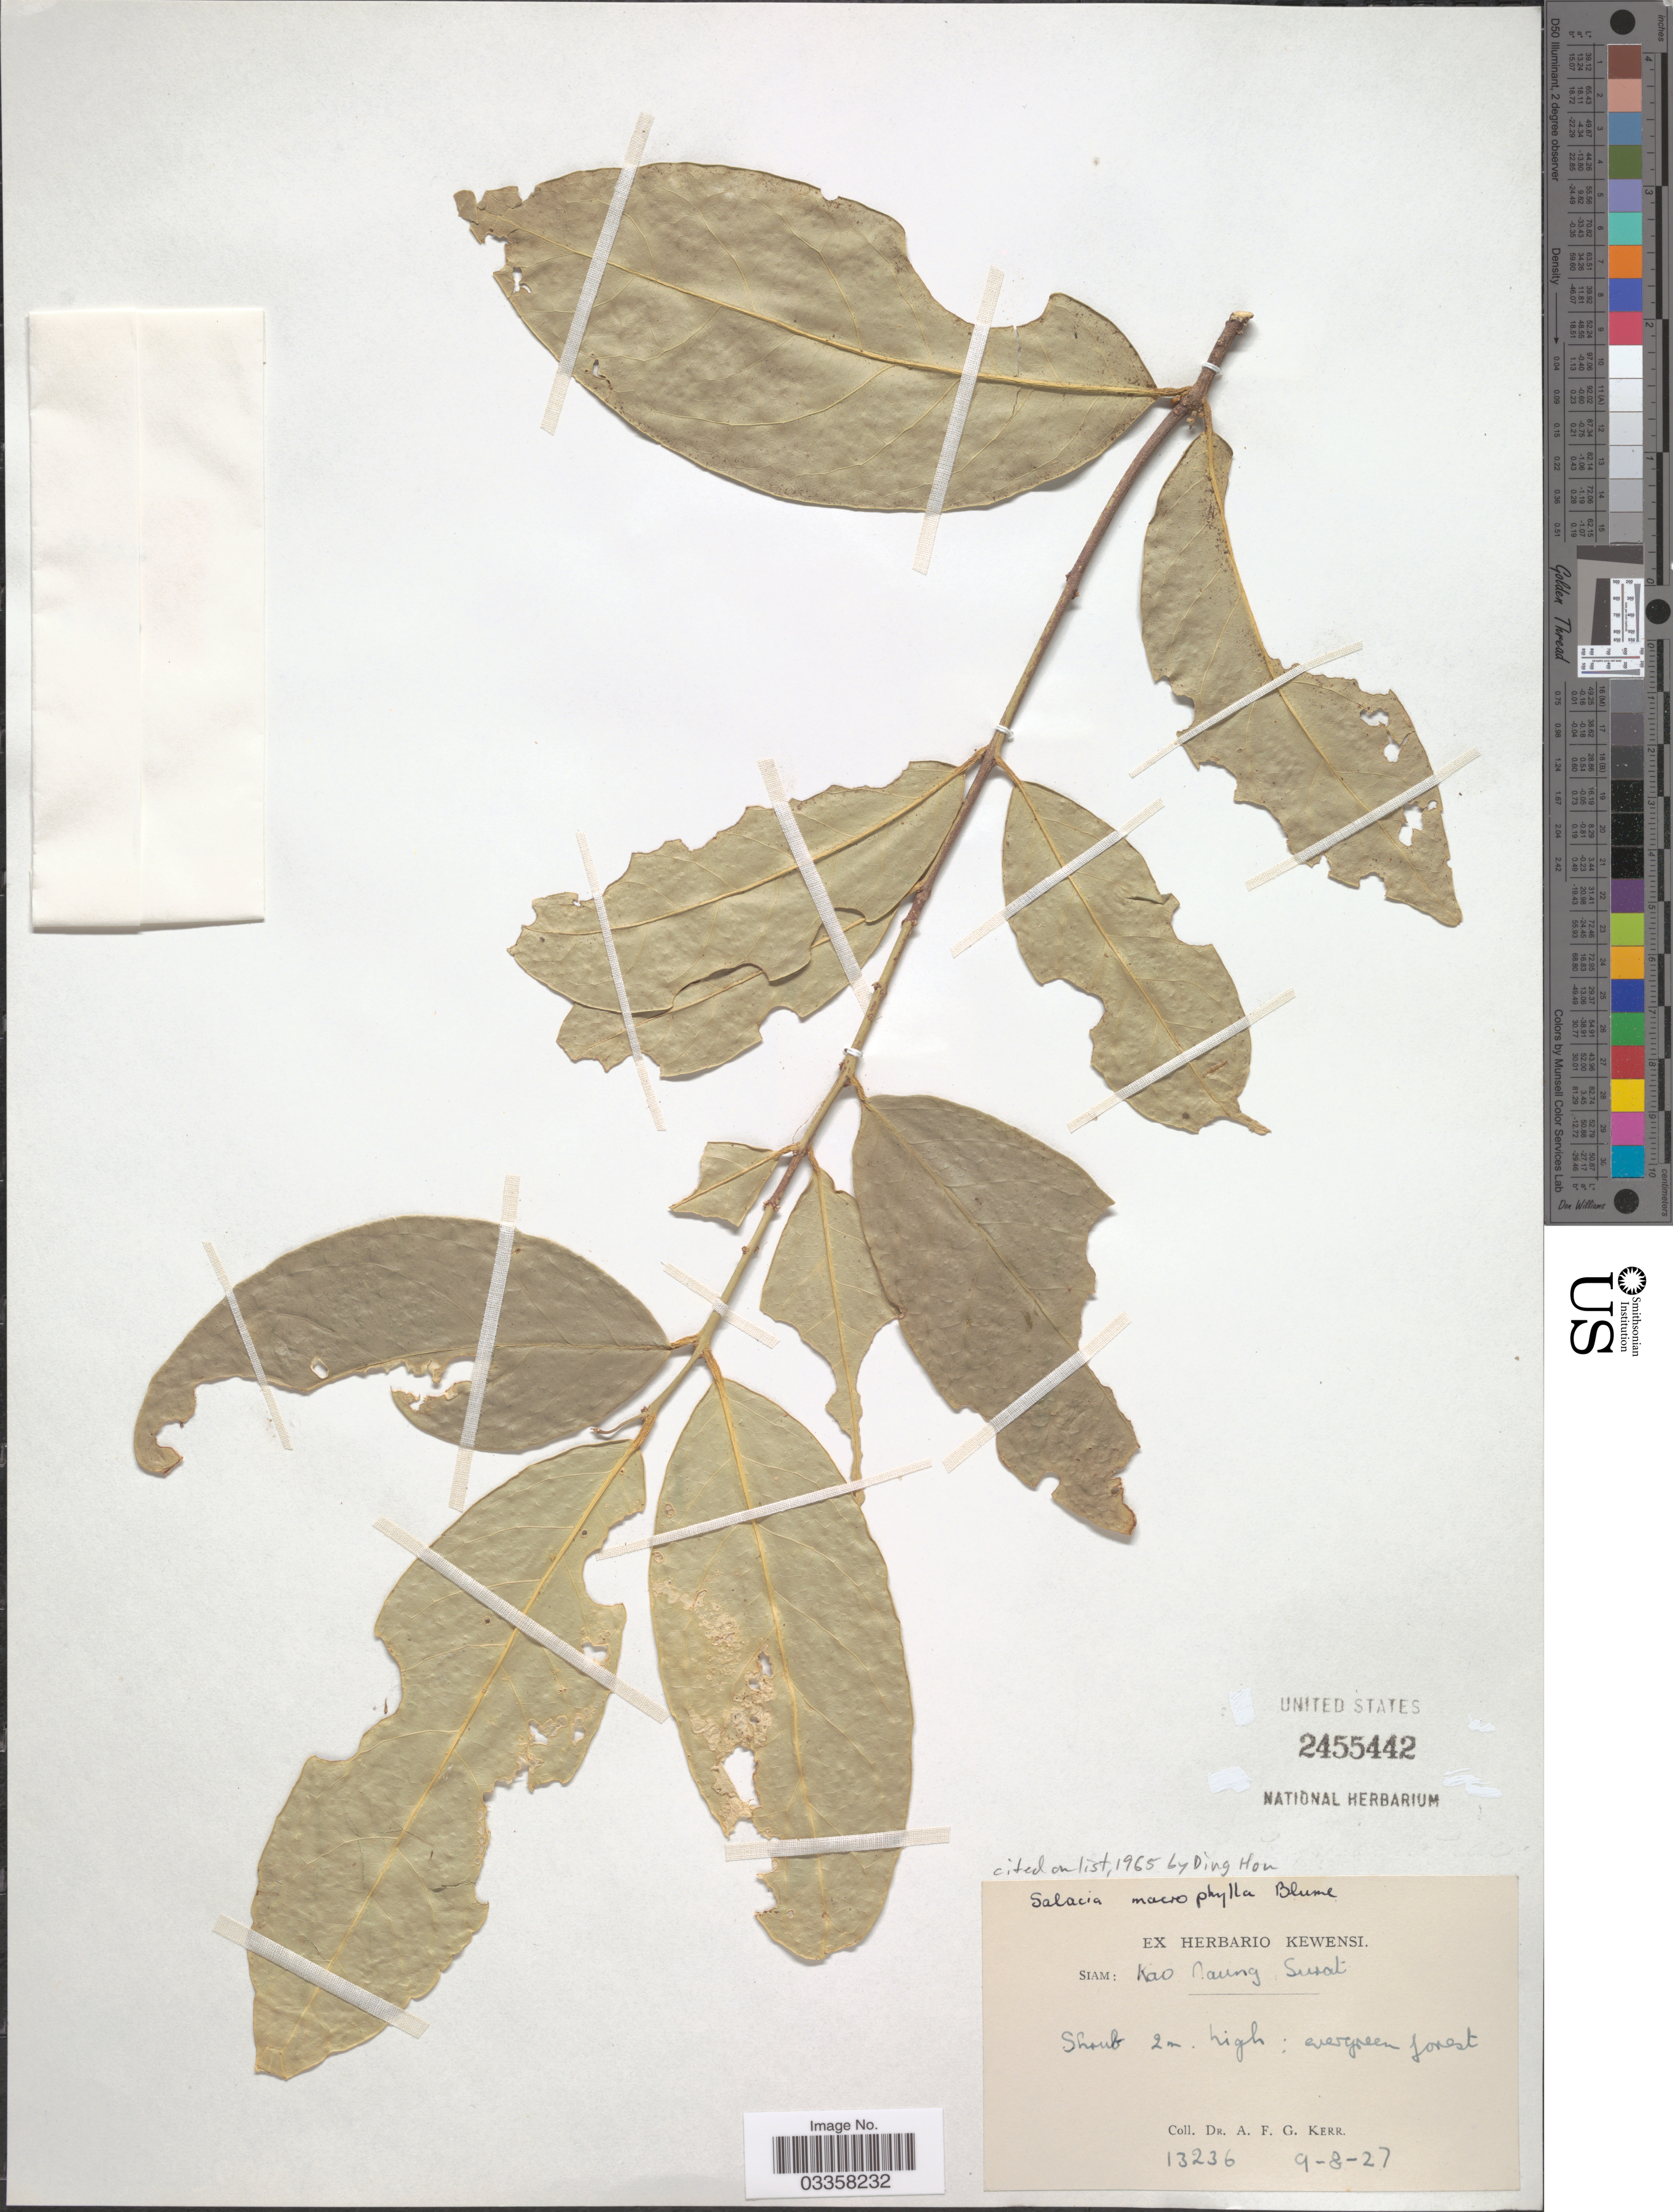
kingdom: Plantae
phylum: Tracheophyta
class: Magnoliopsida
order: Celastrales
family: Celastraceae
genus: Salacia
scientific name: Salacia macrophylla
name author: Blume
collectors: A. F. G. Kerr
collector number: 13236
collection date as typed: Transcribed d/m/y: 9/8/27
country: Thailand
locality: Kao Naung Surat.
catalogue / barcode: US 2455442